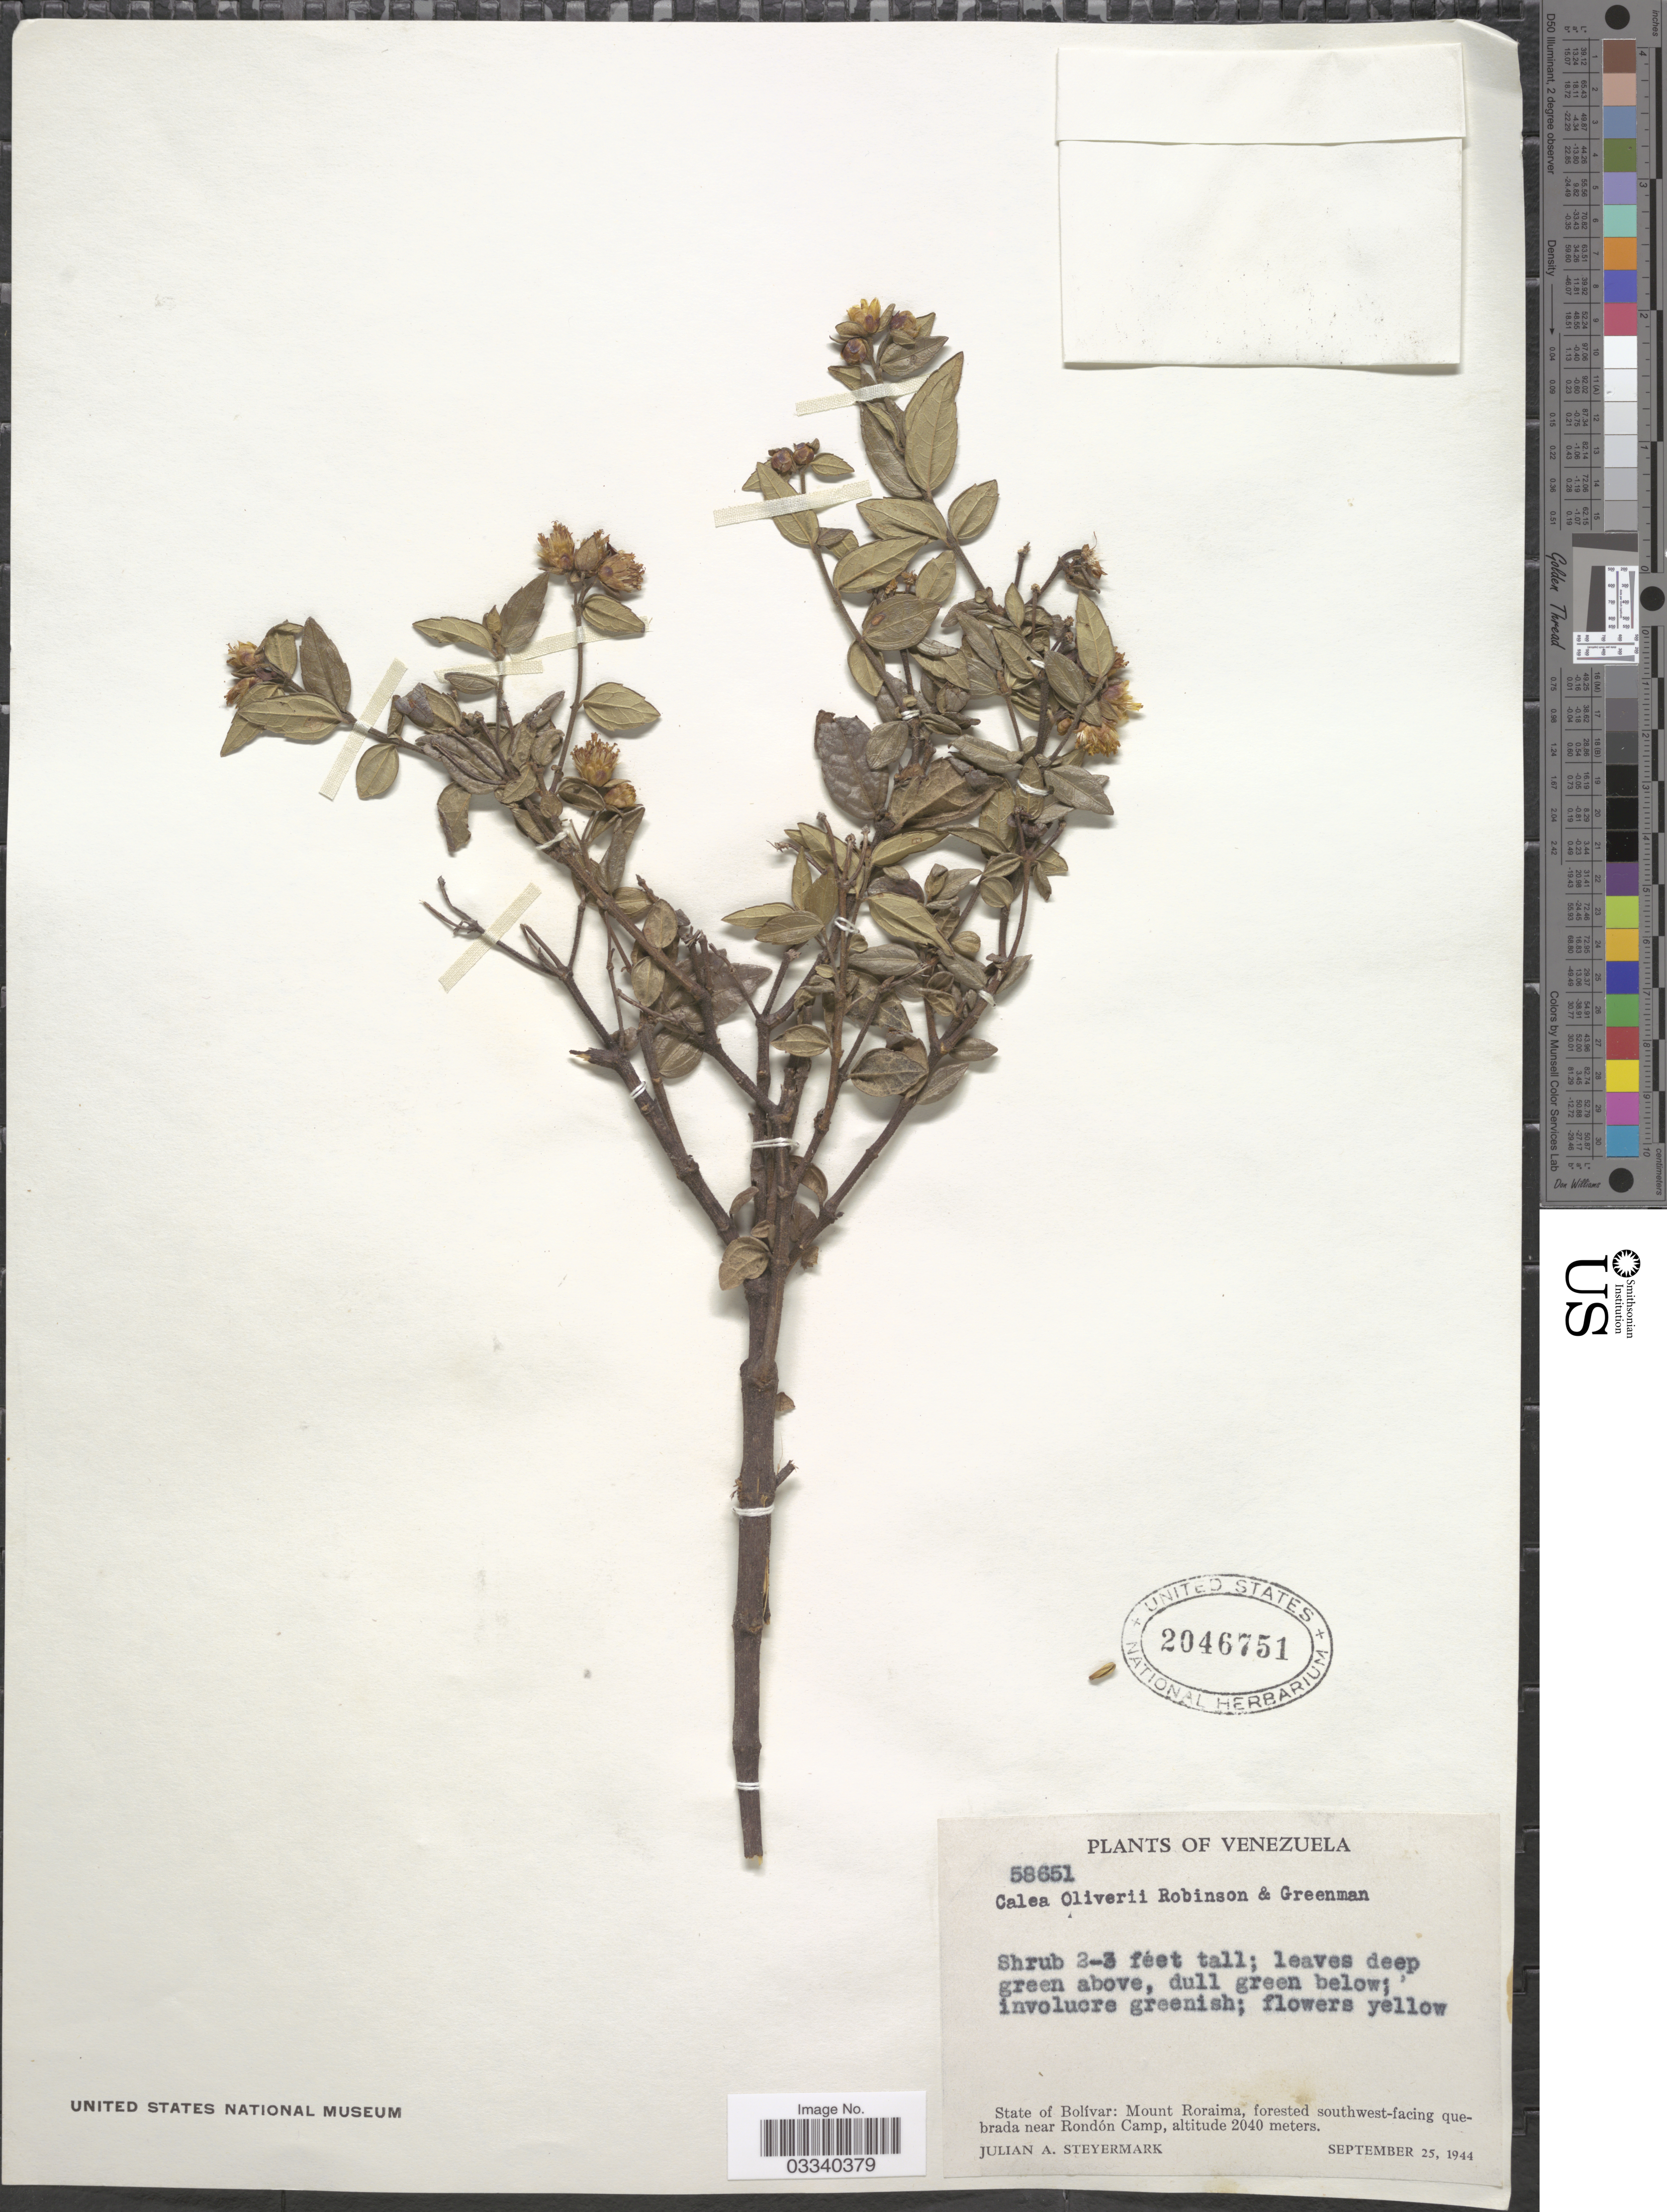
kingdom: Plantae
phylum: Tracheophyta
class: Magnoliopsida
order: Asterales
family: Asteraceae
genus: Calea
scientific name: Calea oliveri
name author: B.L. Rob. & Greenm.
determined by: Bueno, Vinicius Resende, (ICN), Universidade Federal do Rio Grande do Sul (BRAZIL)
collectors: J. Steyermark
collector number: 58651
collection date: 1944-09-25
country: Venezuela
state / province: Bolivar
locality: Mount Roraima, forested southwest-facing quebrada near Rondón Camp.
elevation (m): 2040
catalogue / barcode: US 2046751